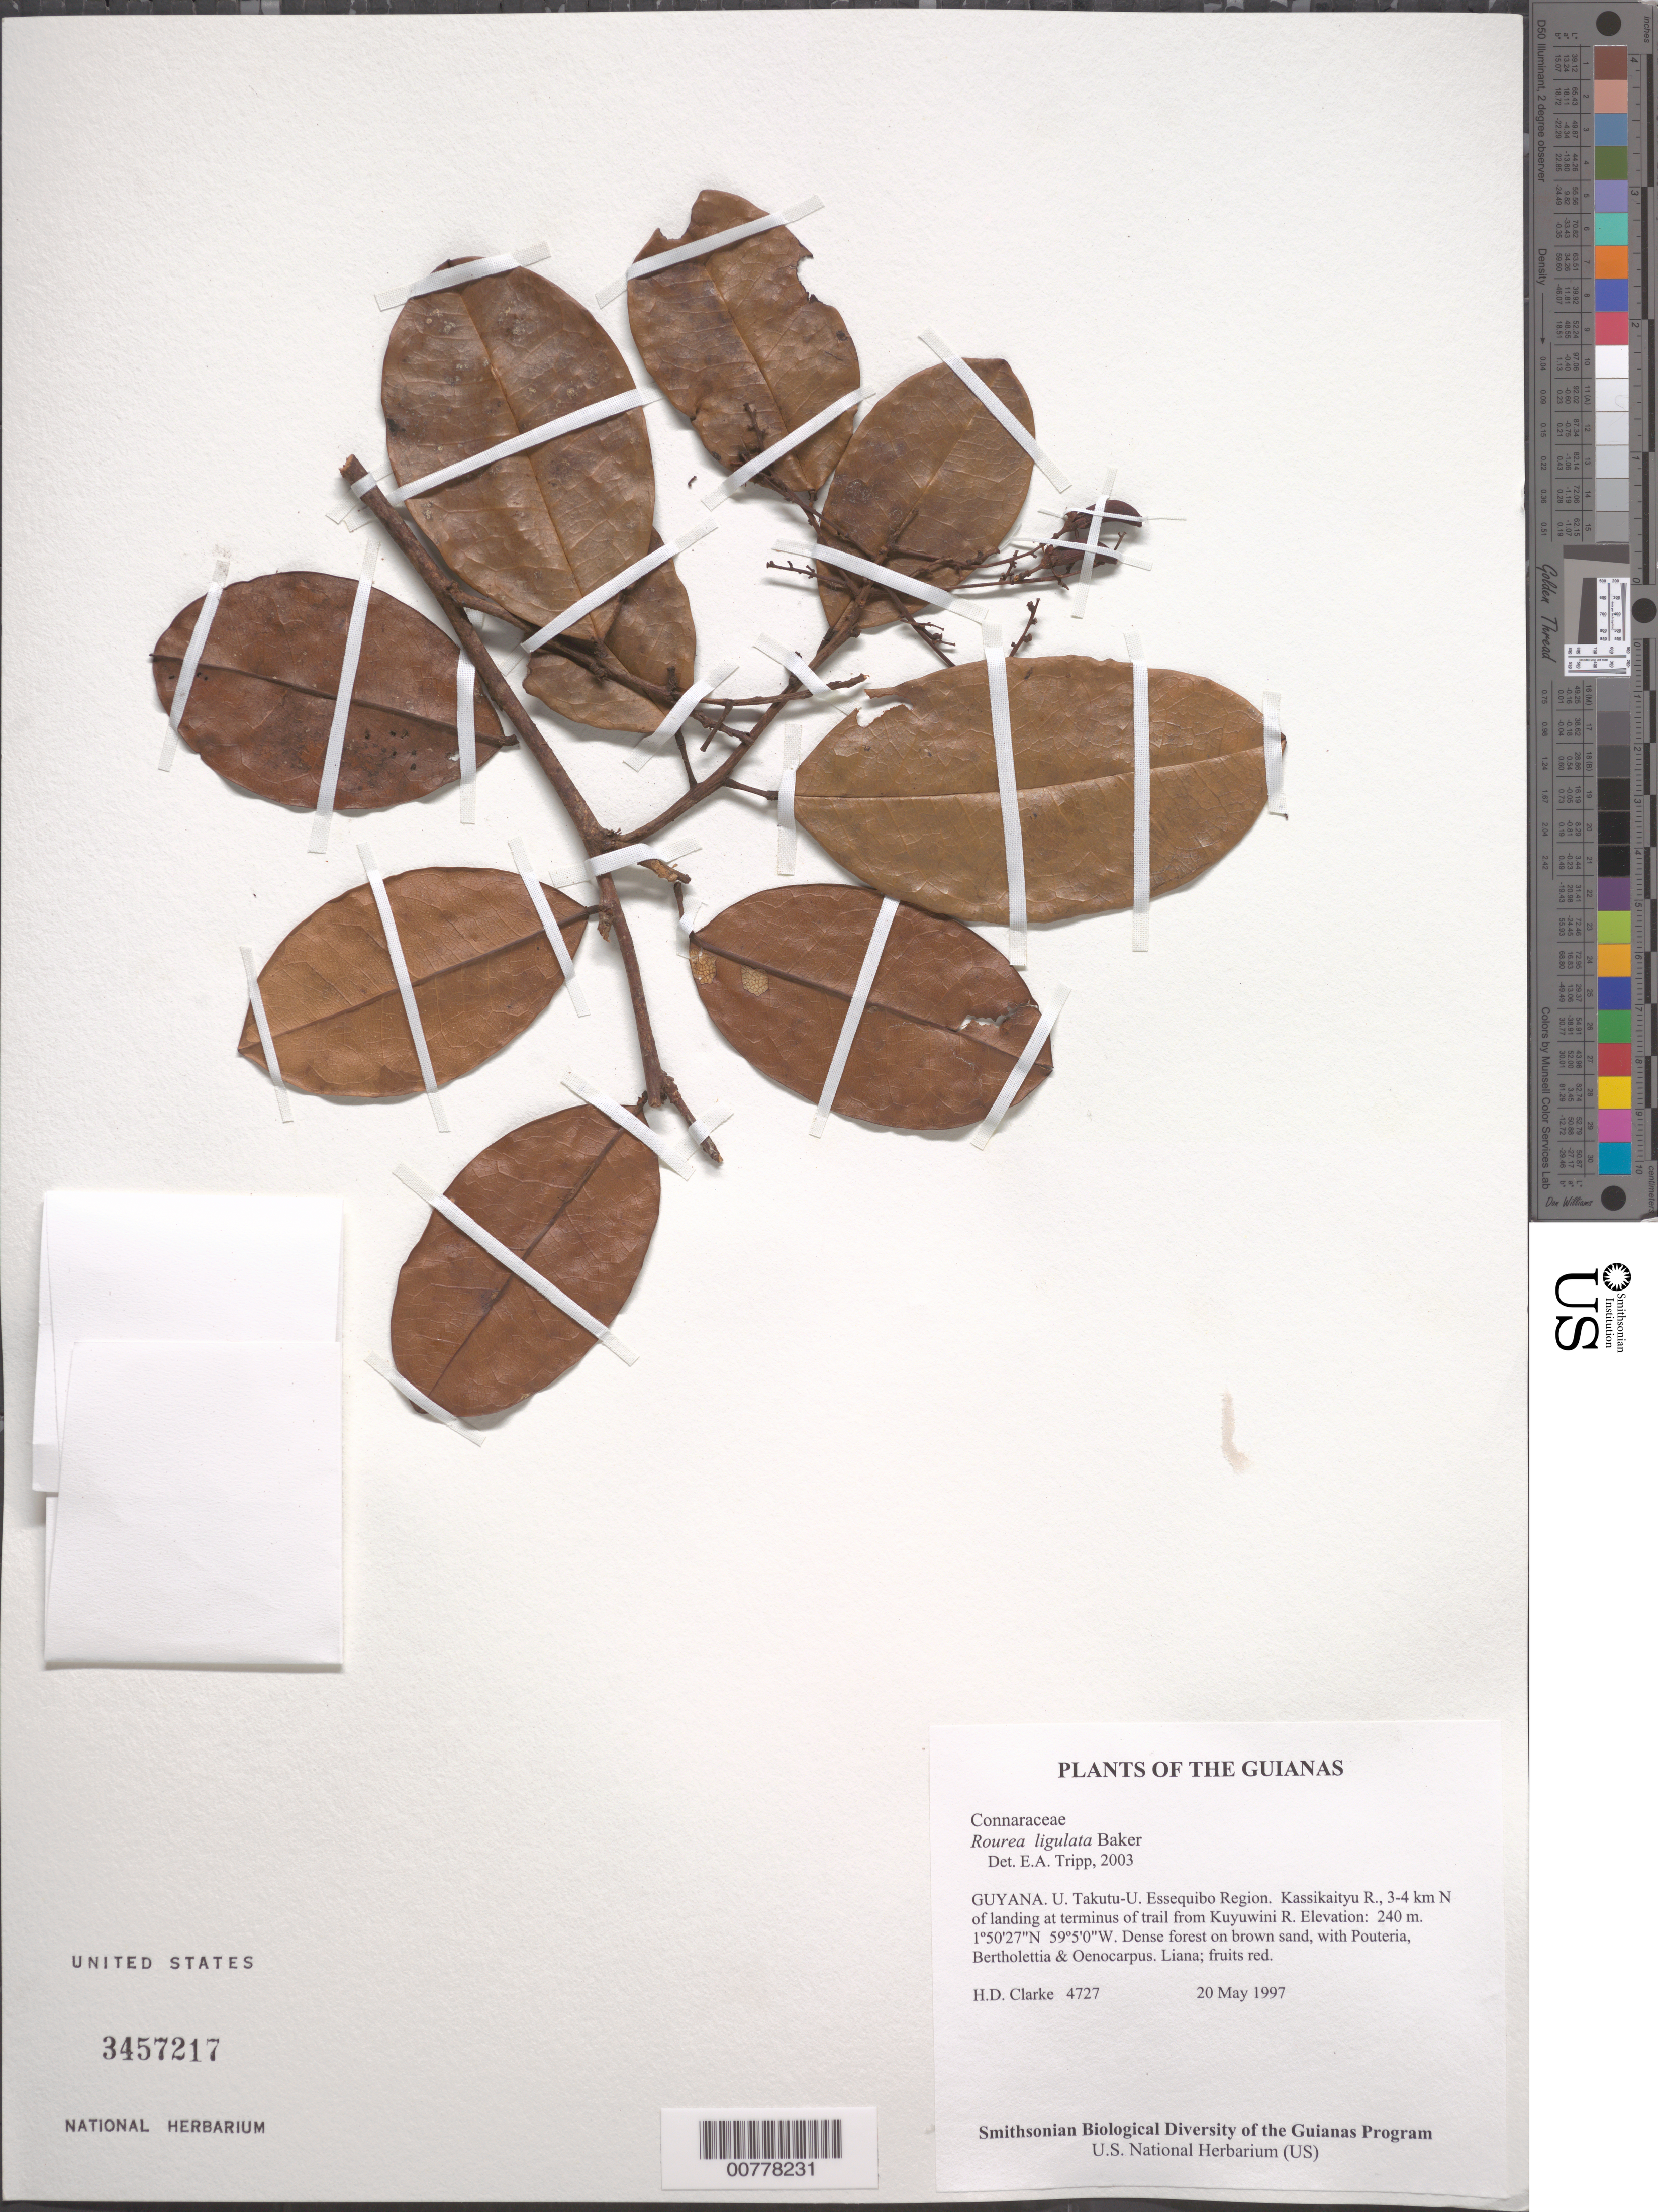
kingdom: Plantae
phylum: Tracheophyta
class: Magnoliopsida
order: Oxalidales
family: Connaraceae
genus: Rourea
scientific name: Rourea ligulata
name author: Baker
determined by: Tripp, Erin A.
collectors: H. D. Clarke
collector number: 4727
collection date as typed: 20 May 1997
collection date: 1997-05-20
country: Guyana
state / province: U. Takutu-U. Essequibo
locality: Kassikaityu R., 3-4 km N of landing at terminus of trail from Kuyuwini R.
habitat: Dense forest on brown sand, with Pouteria, Bertholettia & Oenocarpus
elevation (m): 240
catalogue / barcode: US 3457217